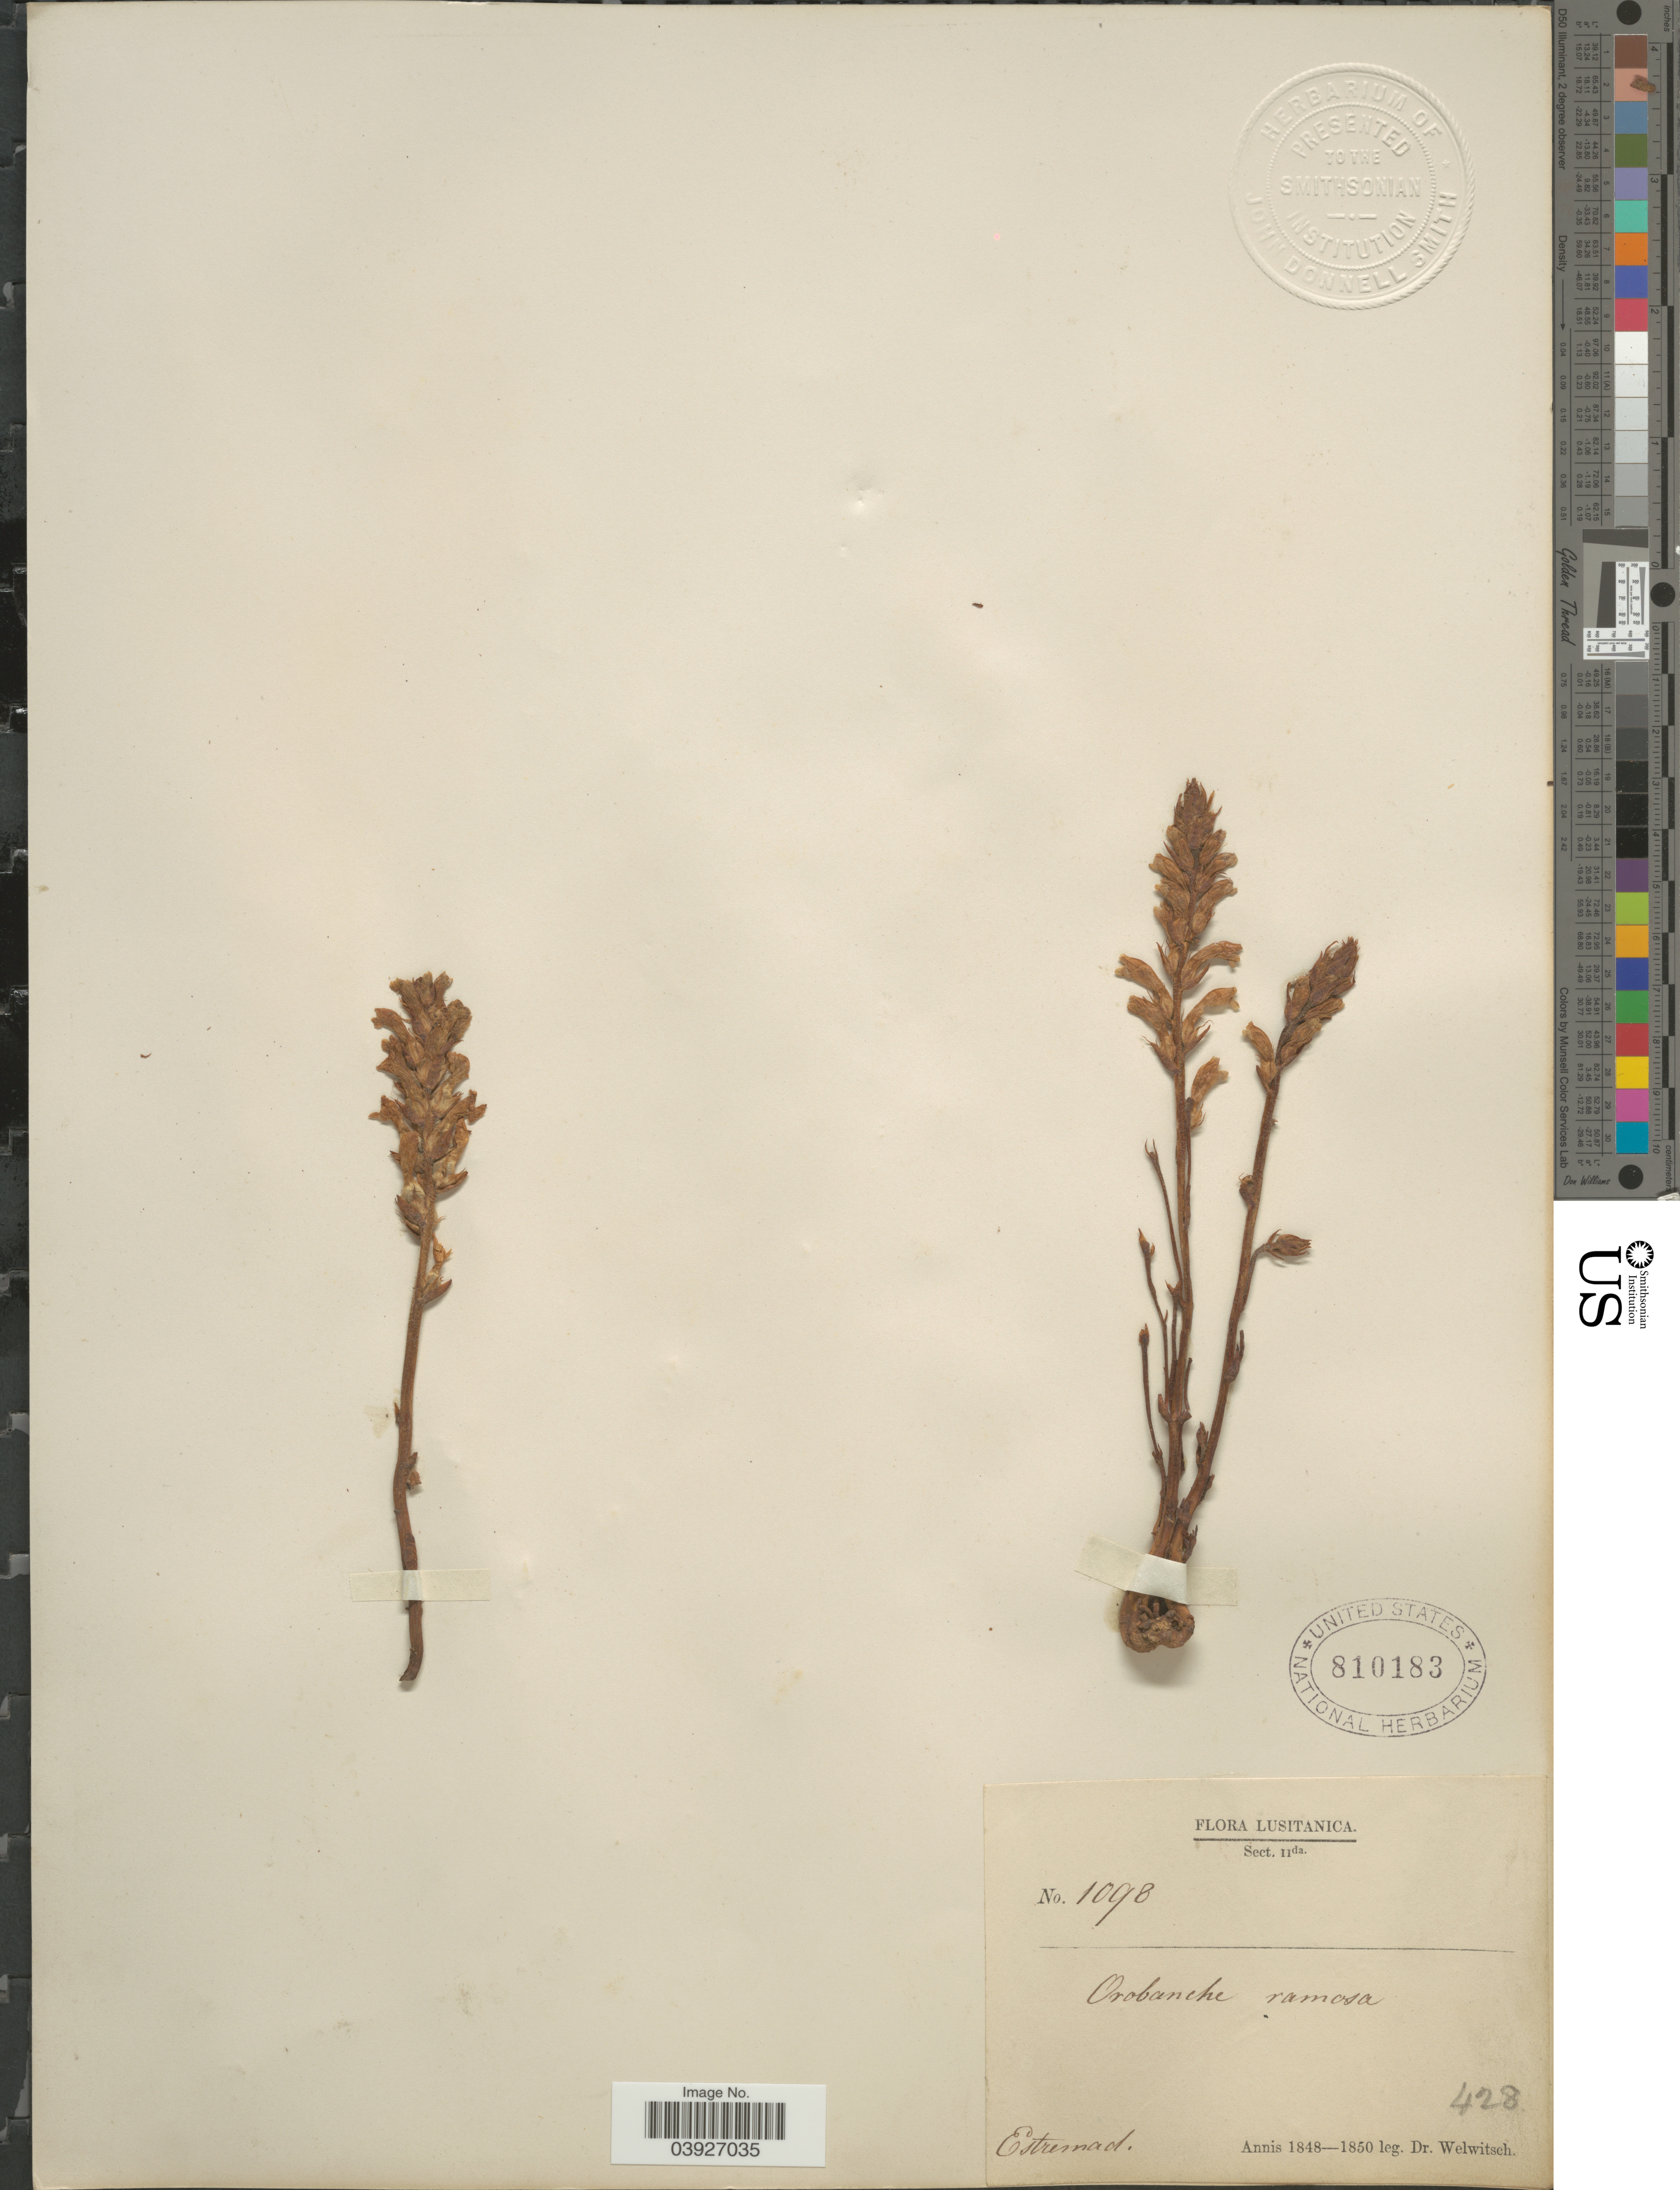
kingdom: Plantae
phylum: Tracheophyta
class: Magnoliopsida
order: Lamiales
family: Orobanchaceae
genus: Orobanche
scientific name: Orobanche ramosa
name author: L.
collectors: -. Welwitsch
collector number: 1098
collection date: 1848/1850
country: Portugal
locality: Lusitanica. Estremad.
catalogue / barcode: US 810183